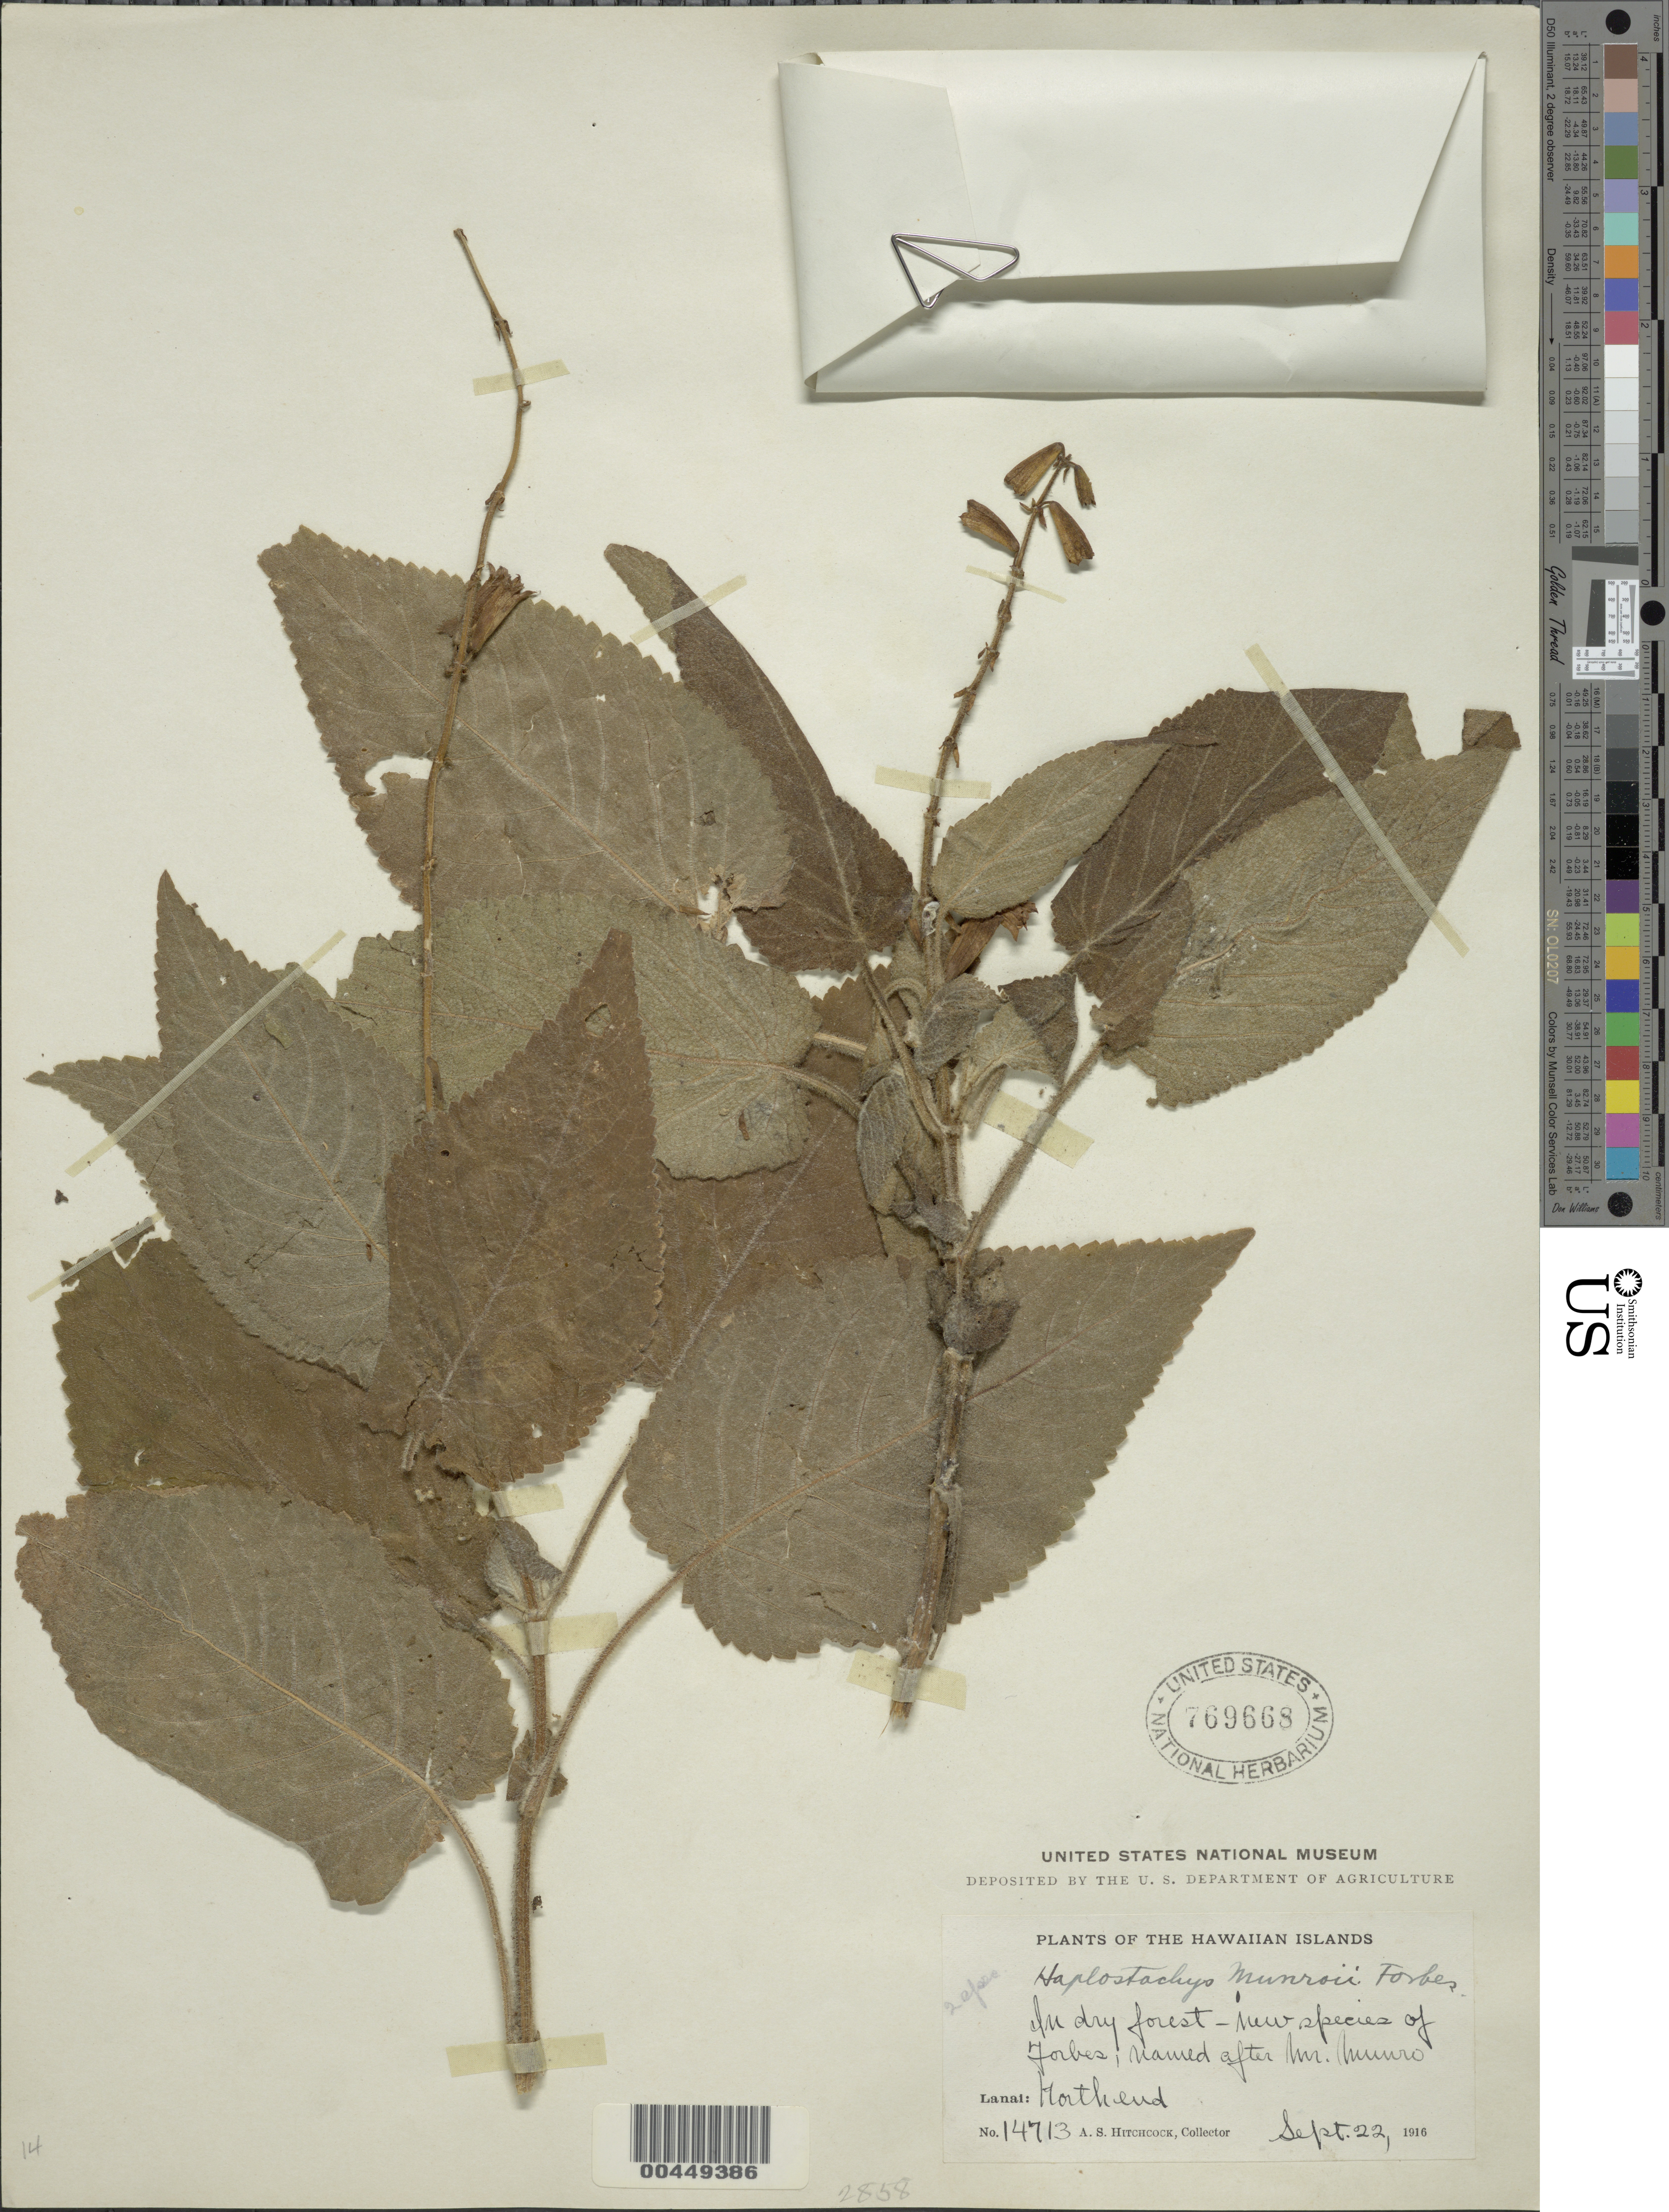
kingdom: Plantae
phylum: Tracheophyta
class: Magnoliopsida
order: Lamiales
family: Lamiaceae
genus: Haplostachys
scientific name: Haplostachys munroi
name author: C.N. Forbes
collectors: A. S. Hitchcock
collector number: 14713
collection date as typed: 22 Sep 1916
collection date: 1916-09-22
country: United States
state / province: Hawaii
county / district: Maui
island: Lana'i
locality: N end of Lanai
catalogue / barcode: US 769668